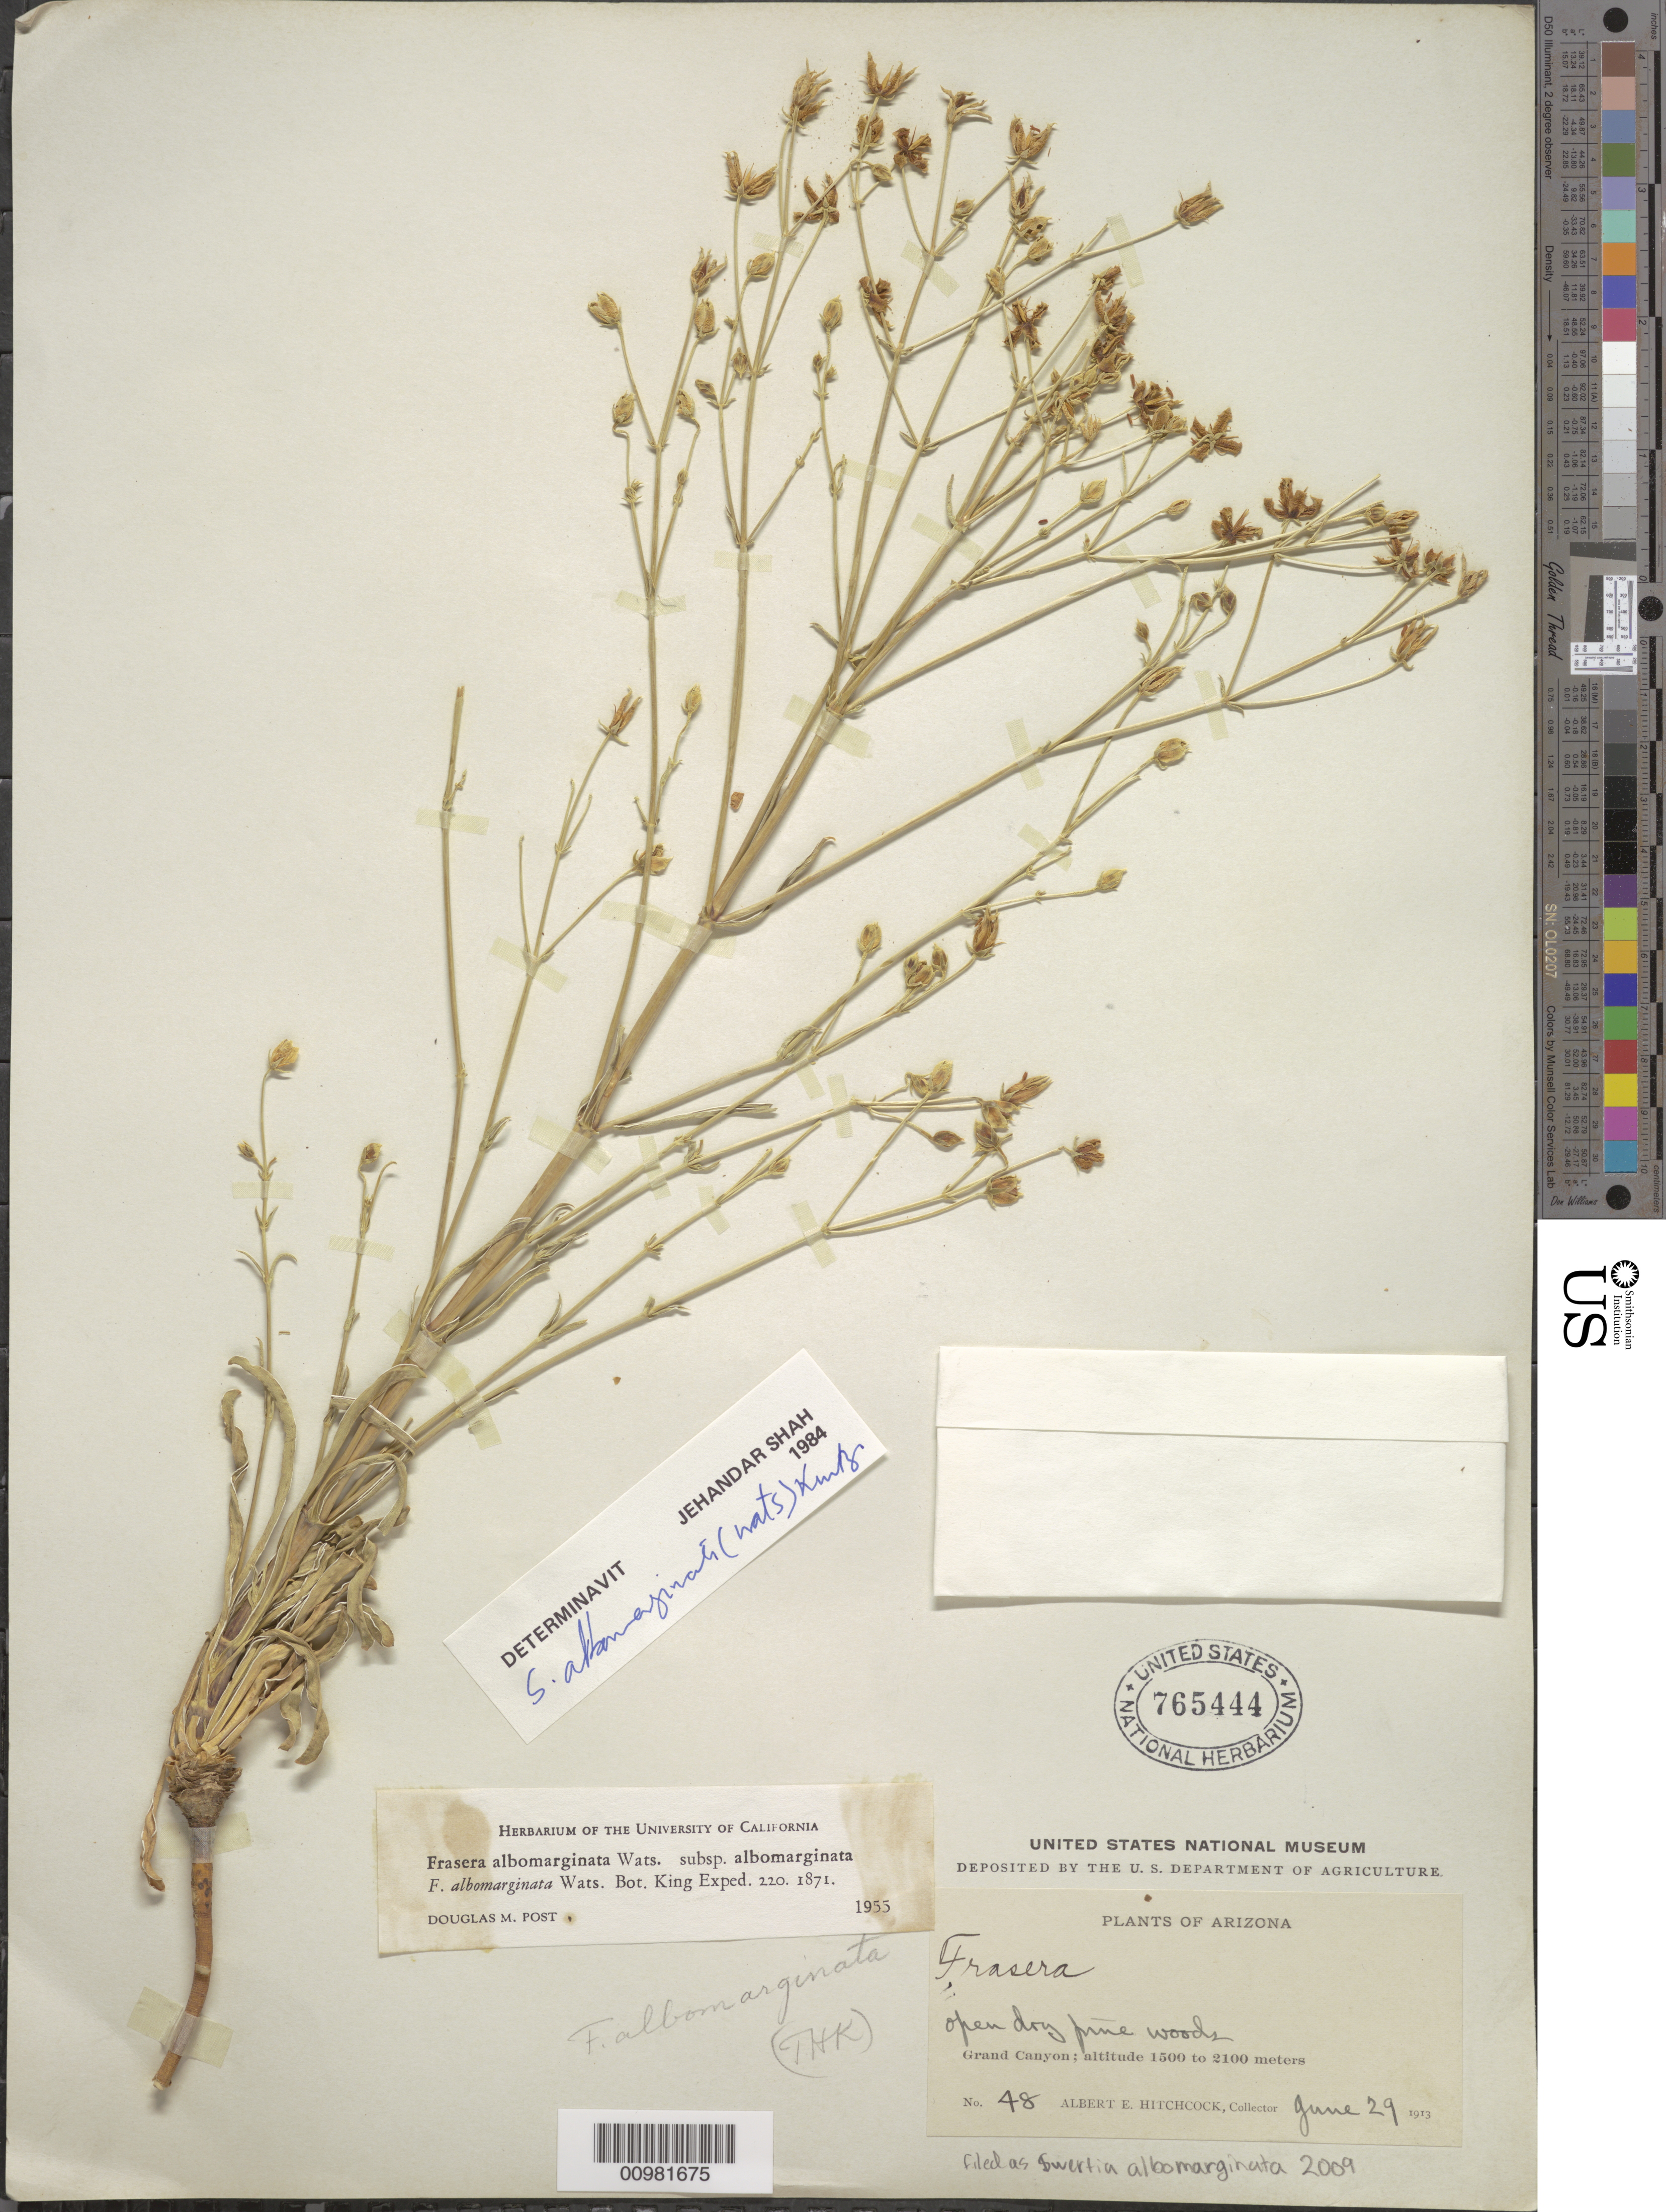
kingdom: Plantae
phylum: Tracheophyta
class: Magnoliopsida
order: Gentianales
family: Gentianaceae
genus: Swertia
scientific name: Swertia albomarginata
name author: (S. Watson) Kuntze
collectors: A. Hitchcock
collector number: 48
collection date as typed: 29 Jun 1913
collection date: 1913-06-29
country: United States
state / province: Arizona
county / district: Coconino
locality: Grand Canyon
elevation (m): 1500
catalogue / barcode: US 765444